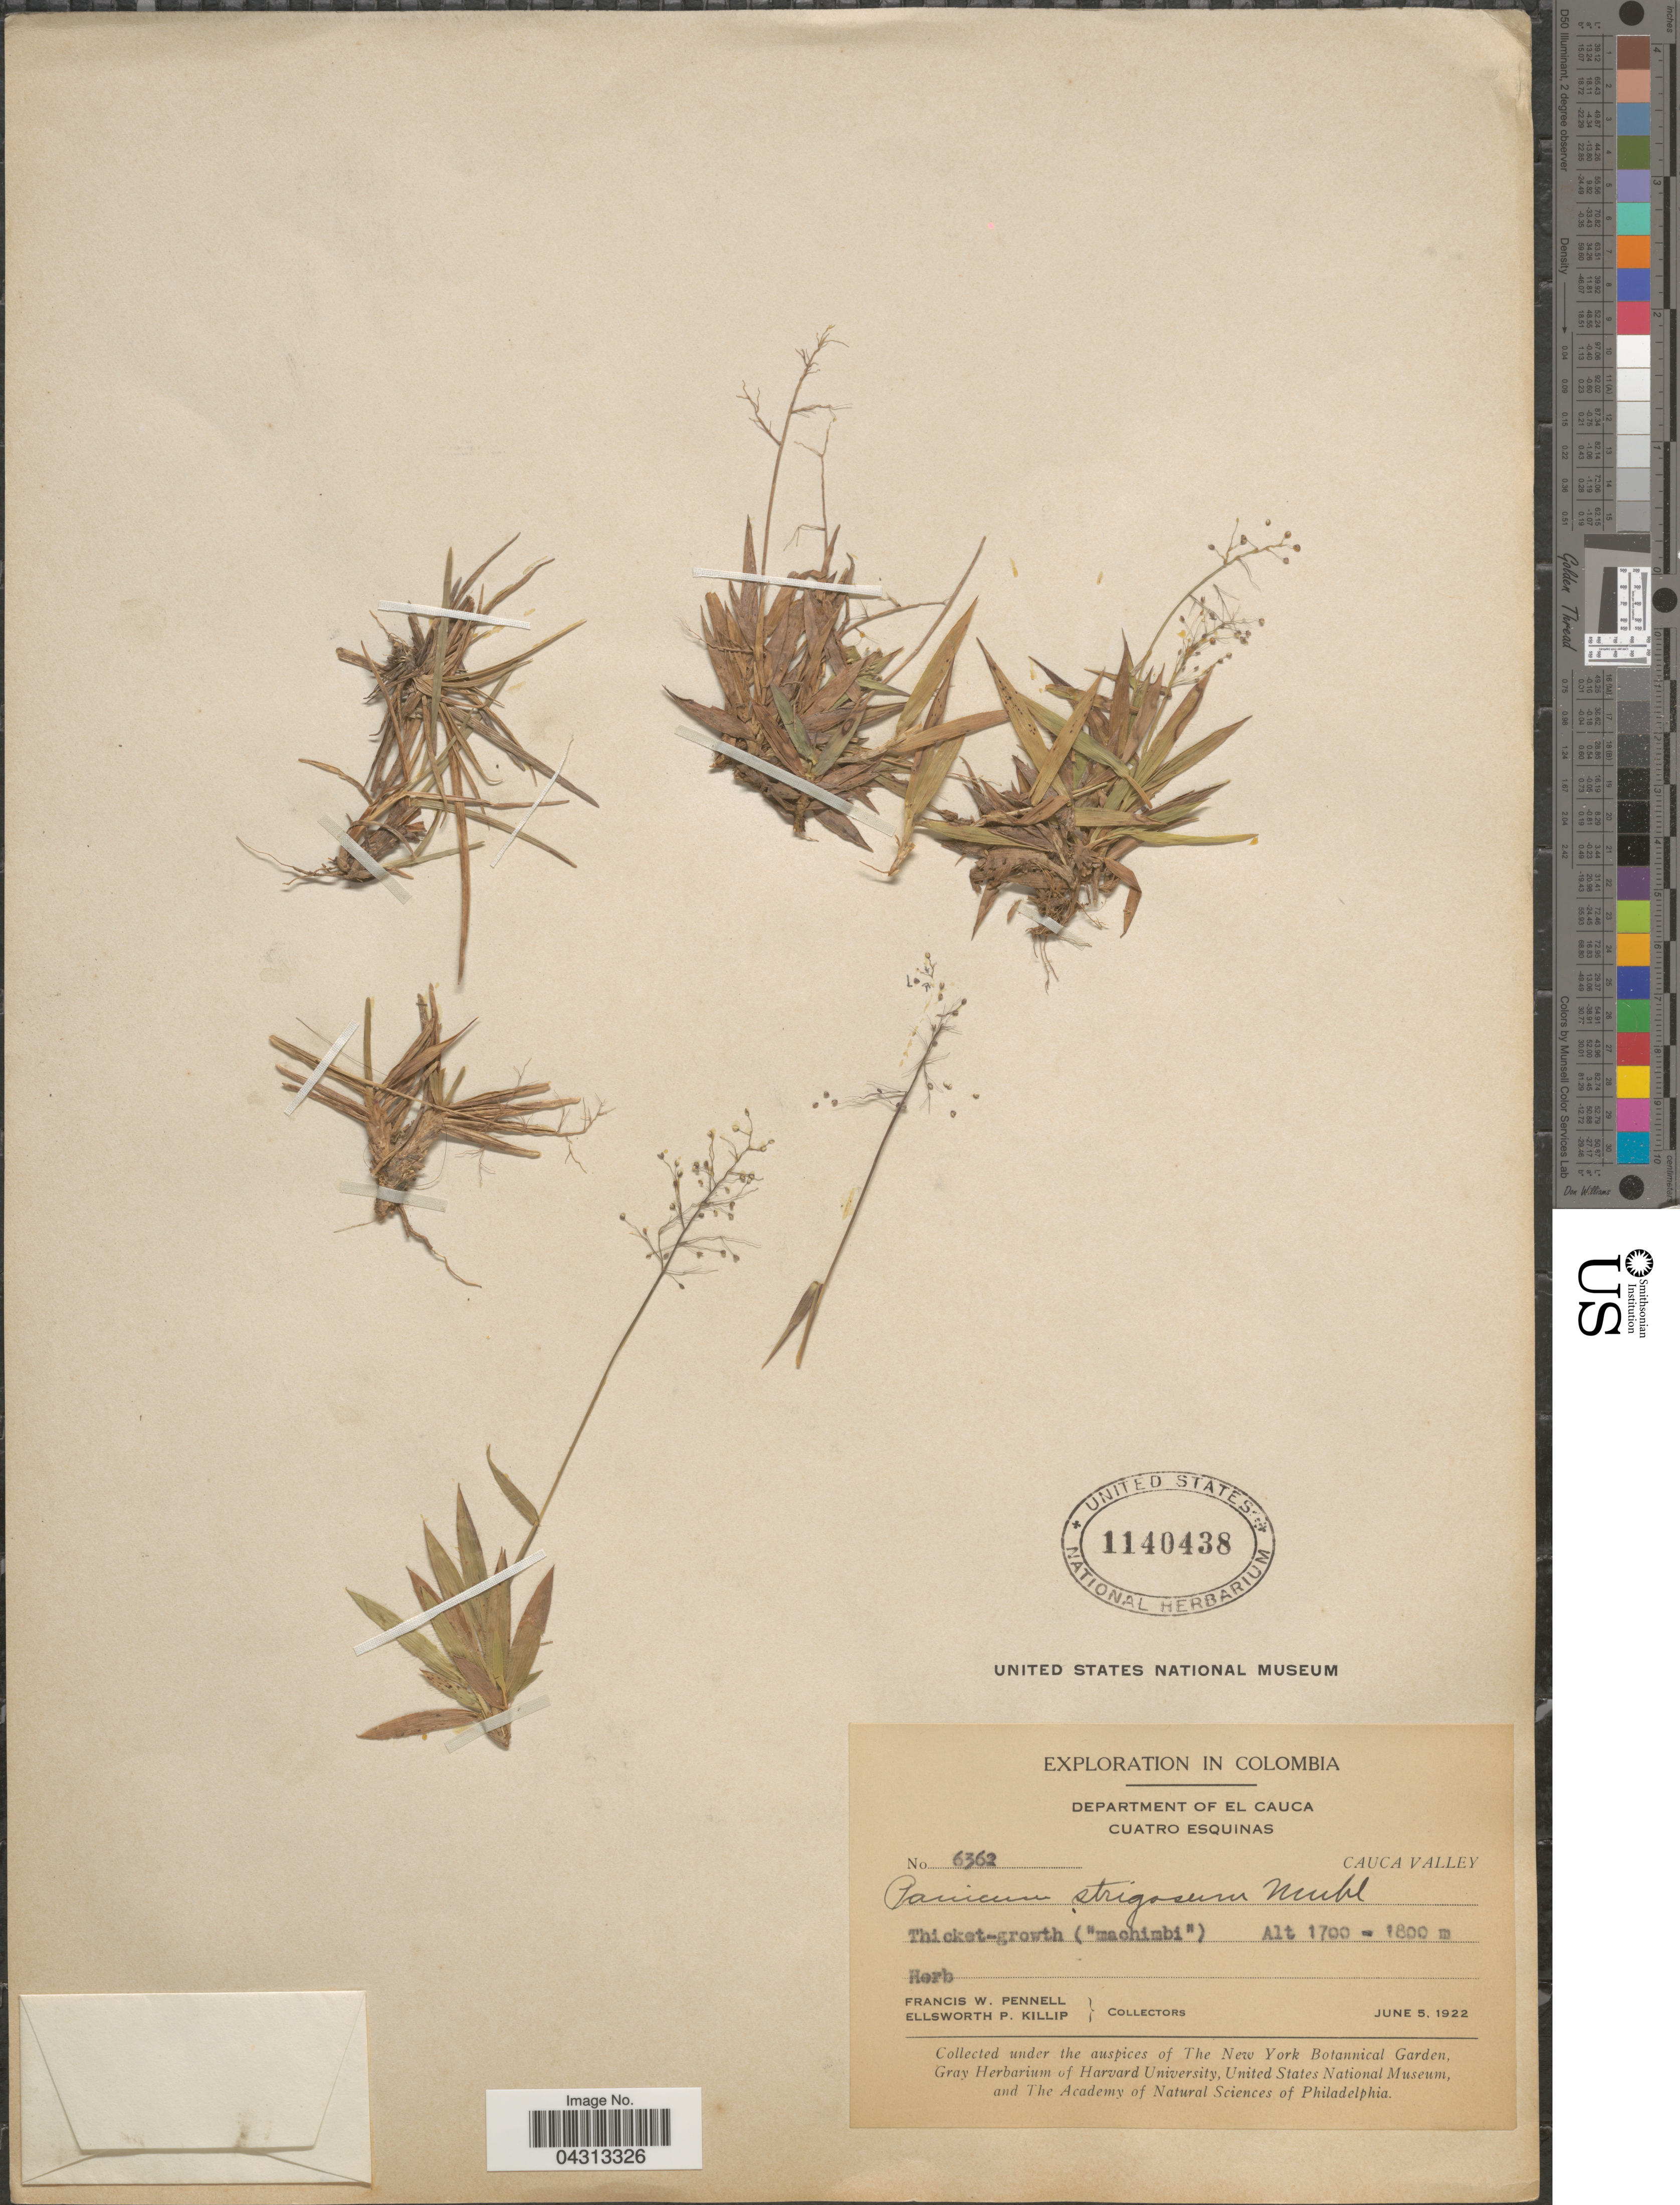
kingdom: Plantae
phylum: Tracheophyta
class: Liliopsida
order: Poales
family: Poaceae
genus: Dichanthelium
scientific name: Dichanthelium strigosum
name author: (Muhl. ex Elliott) Freckmann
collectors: F. W. Pennell & E. P. Killip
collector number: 6362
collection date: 1922-06-05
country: Colombia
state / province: Cauca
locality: Exploration in Columbia. Department of El Cauca. Cautro Esquinas. Cauca Valley.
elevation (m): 1700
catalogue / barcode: US 1140438